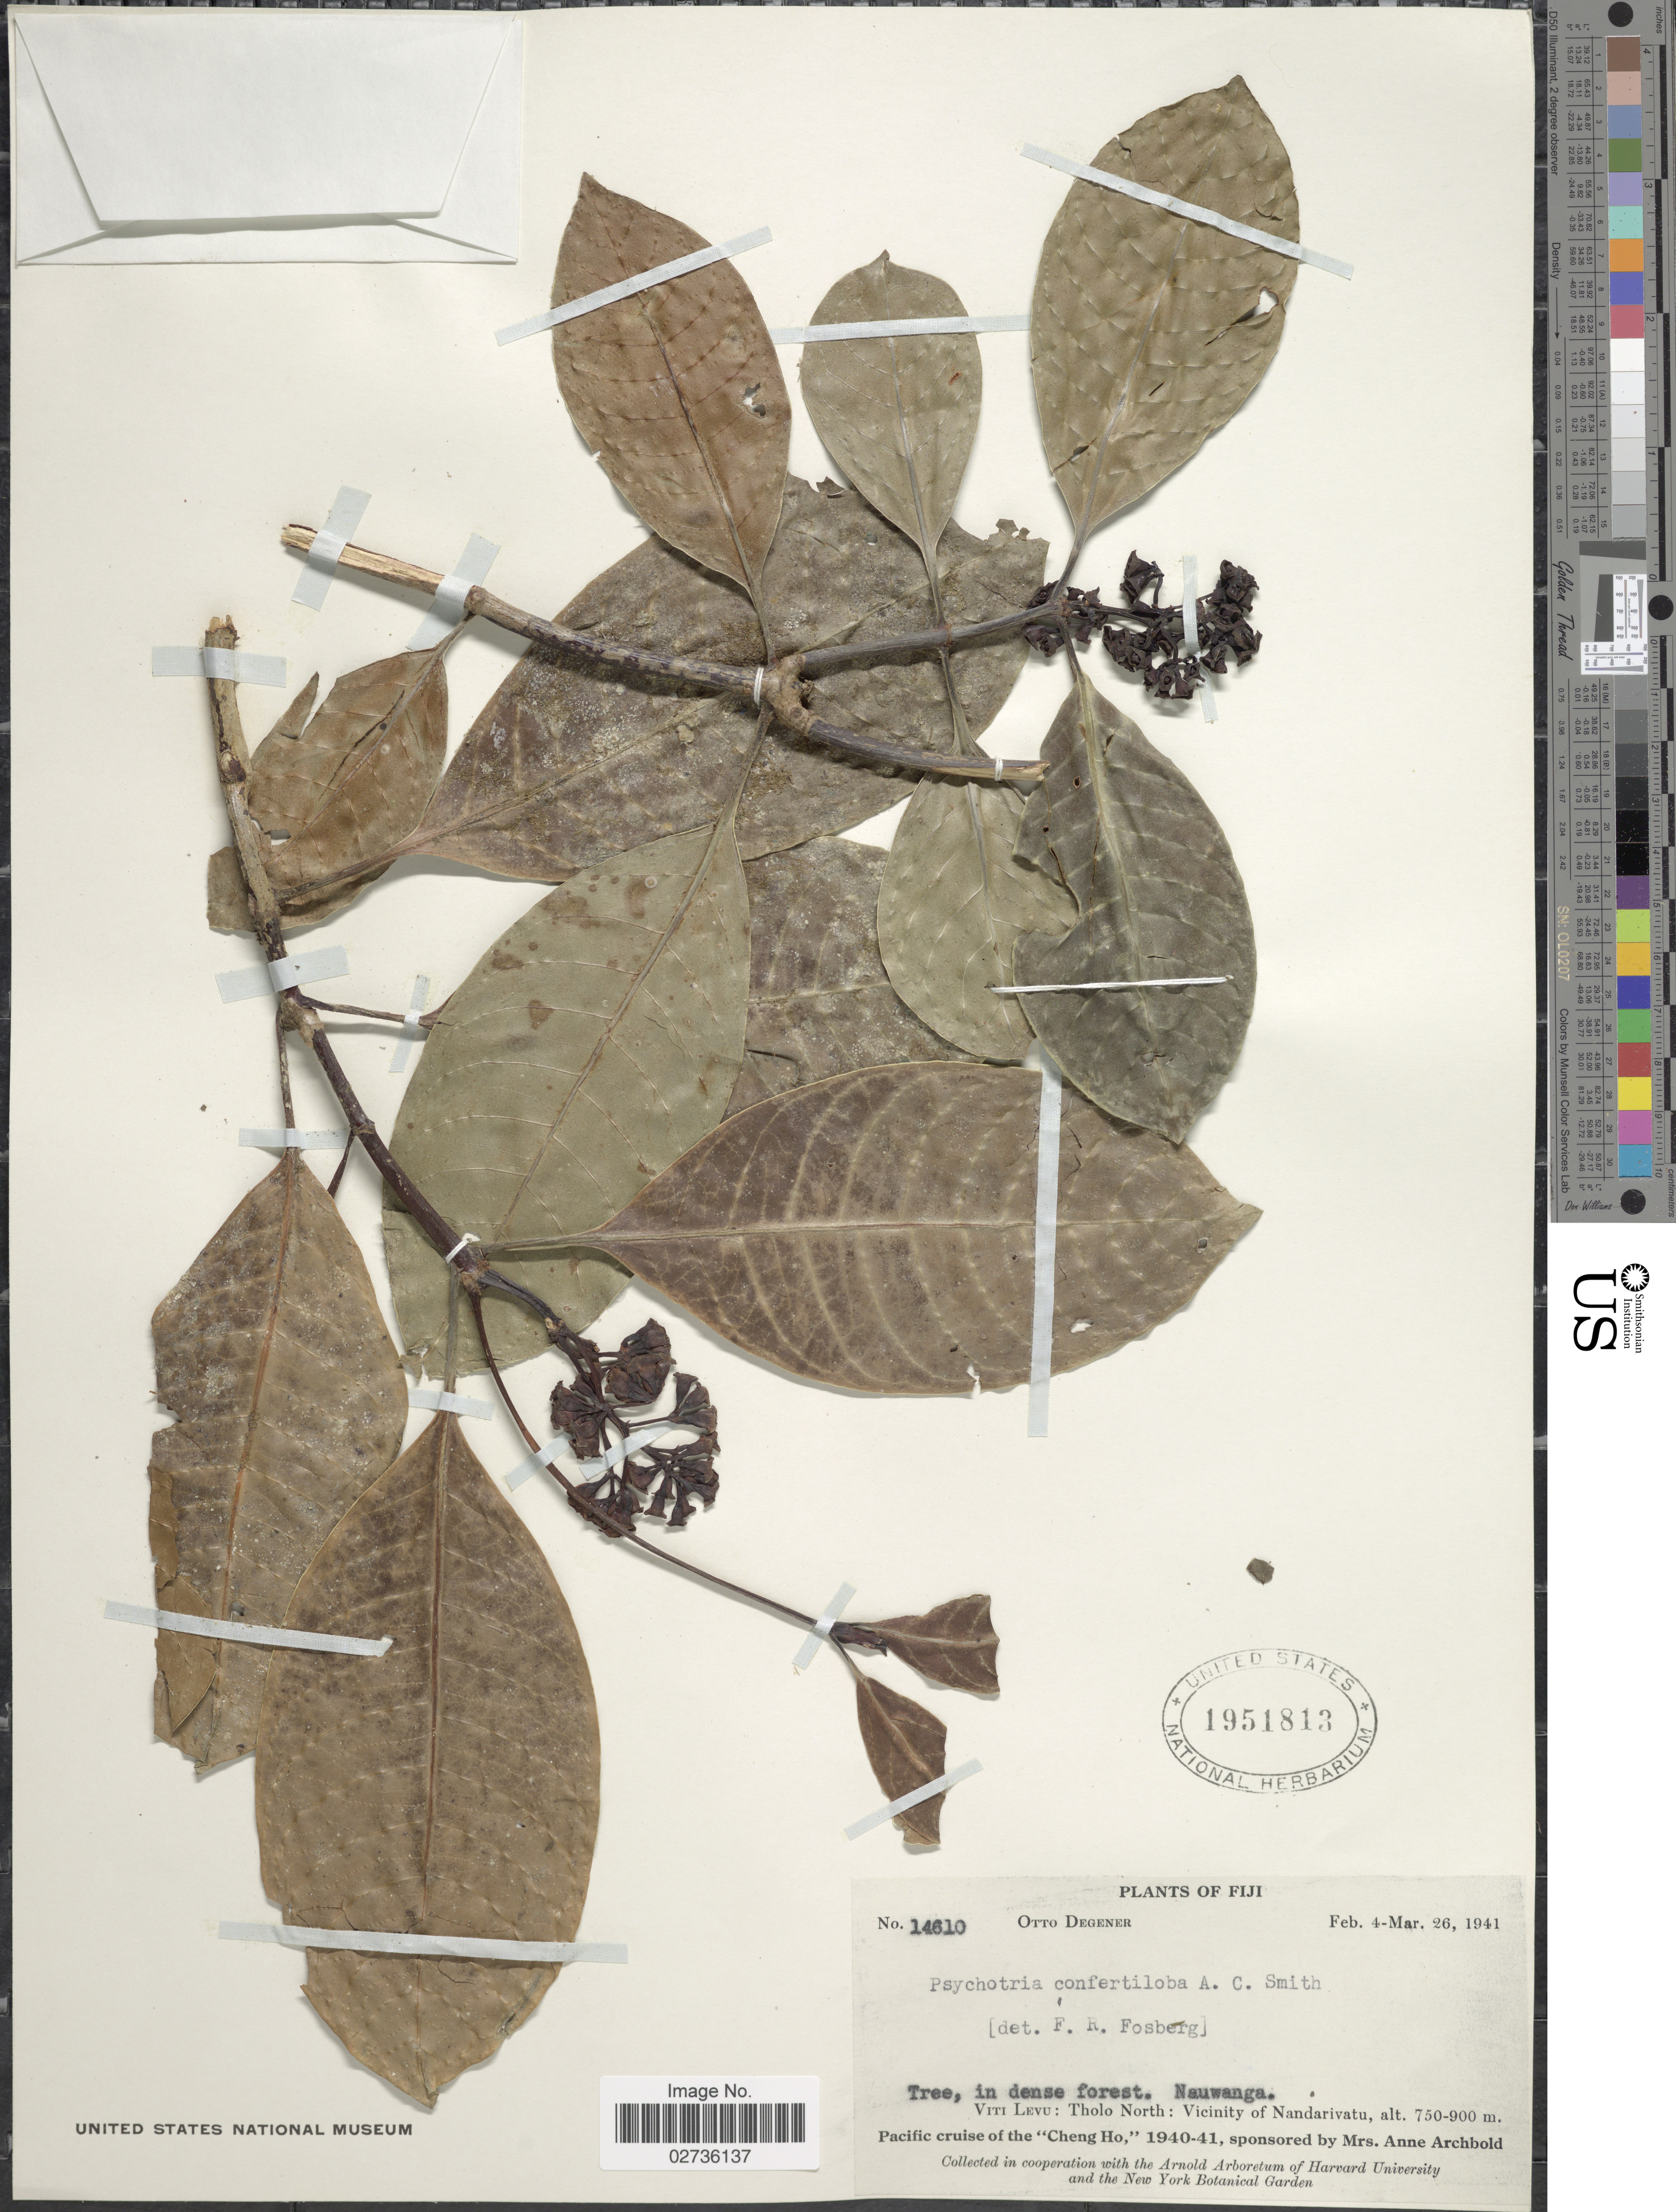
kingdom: Plantae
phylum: Tracheophyta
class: Magnoliopsida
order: Gentianales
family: Rubiaceae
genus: Psychotria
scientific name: Psychotria confertiloba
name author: A.C. Sm.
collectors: O. Degener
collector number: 14610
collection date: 1941-02-04/1941-03-26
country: Fiji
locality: Nauwanga. Viti Levu: Tholo North: Vicinity of Nandarivatu.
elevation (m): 750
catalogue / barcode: US 1951813